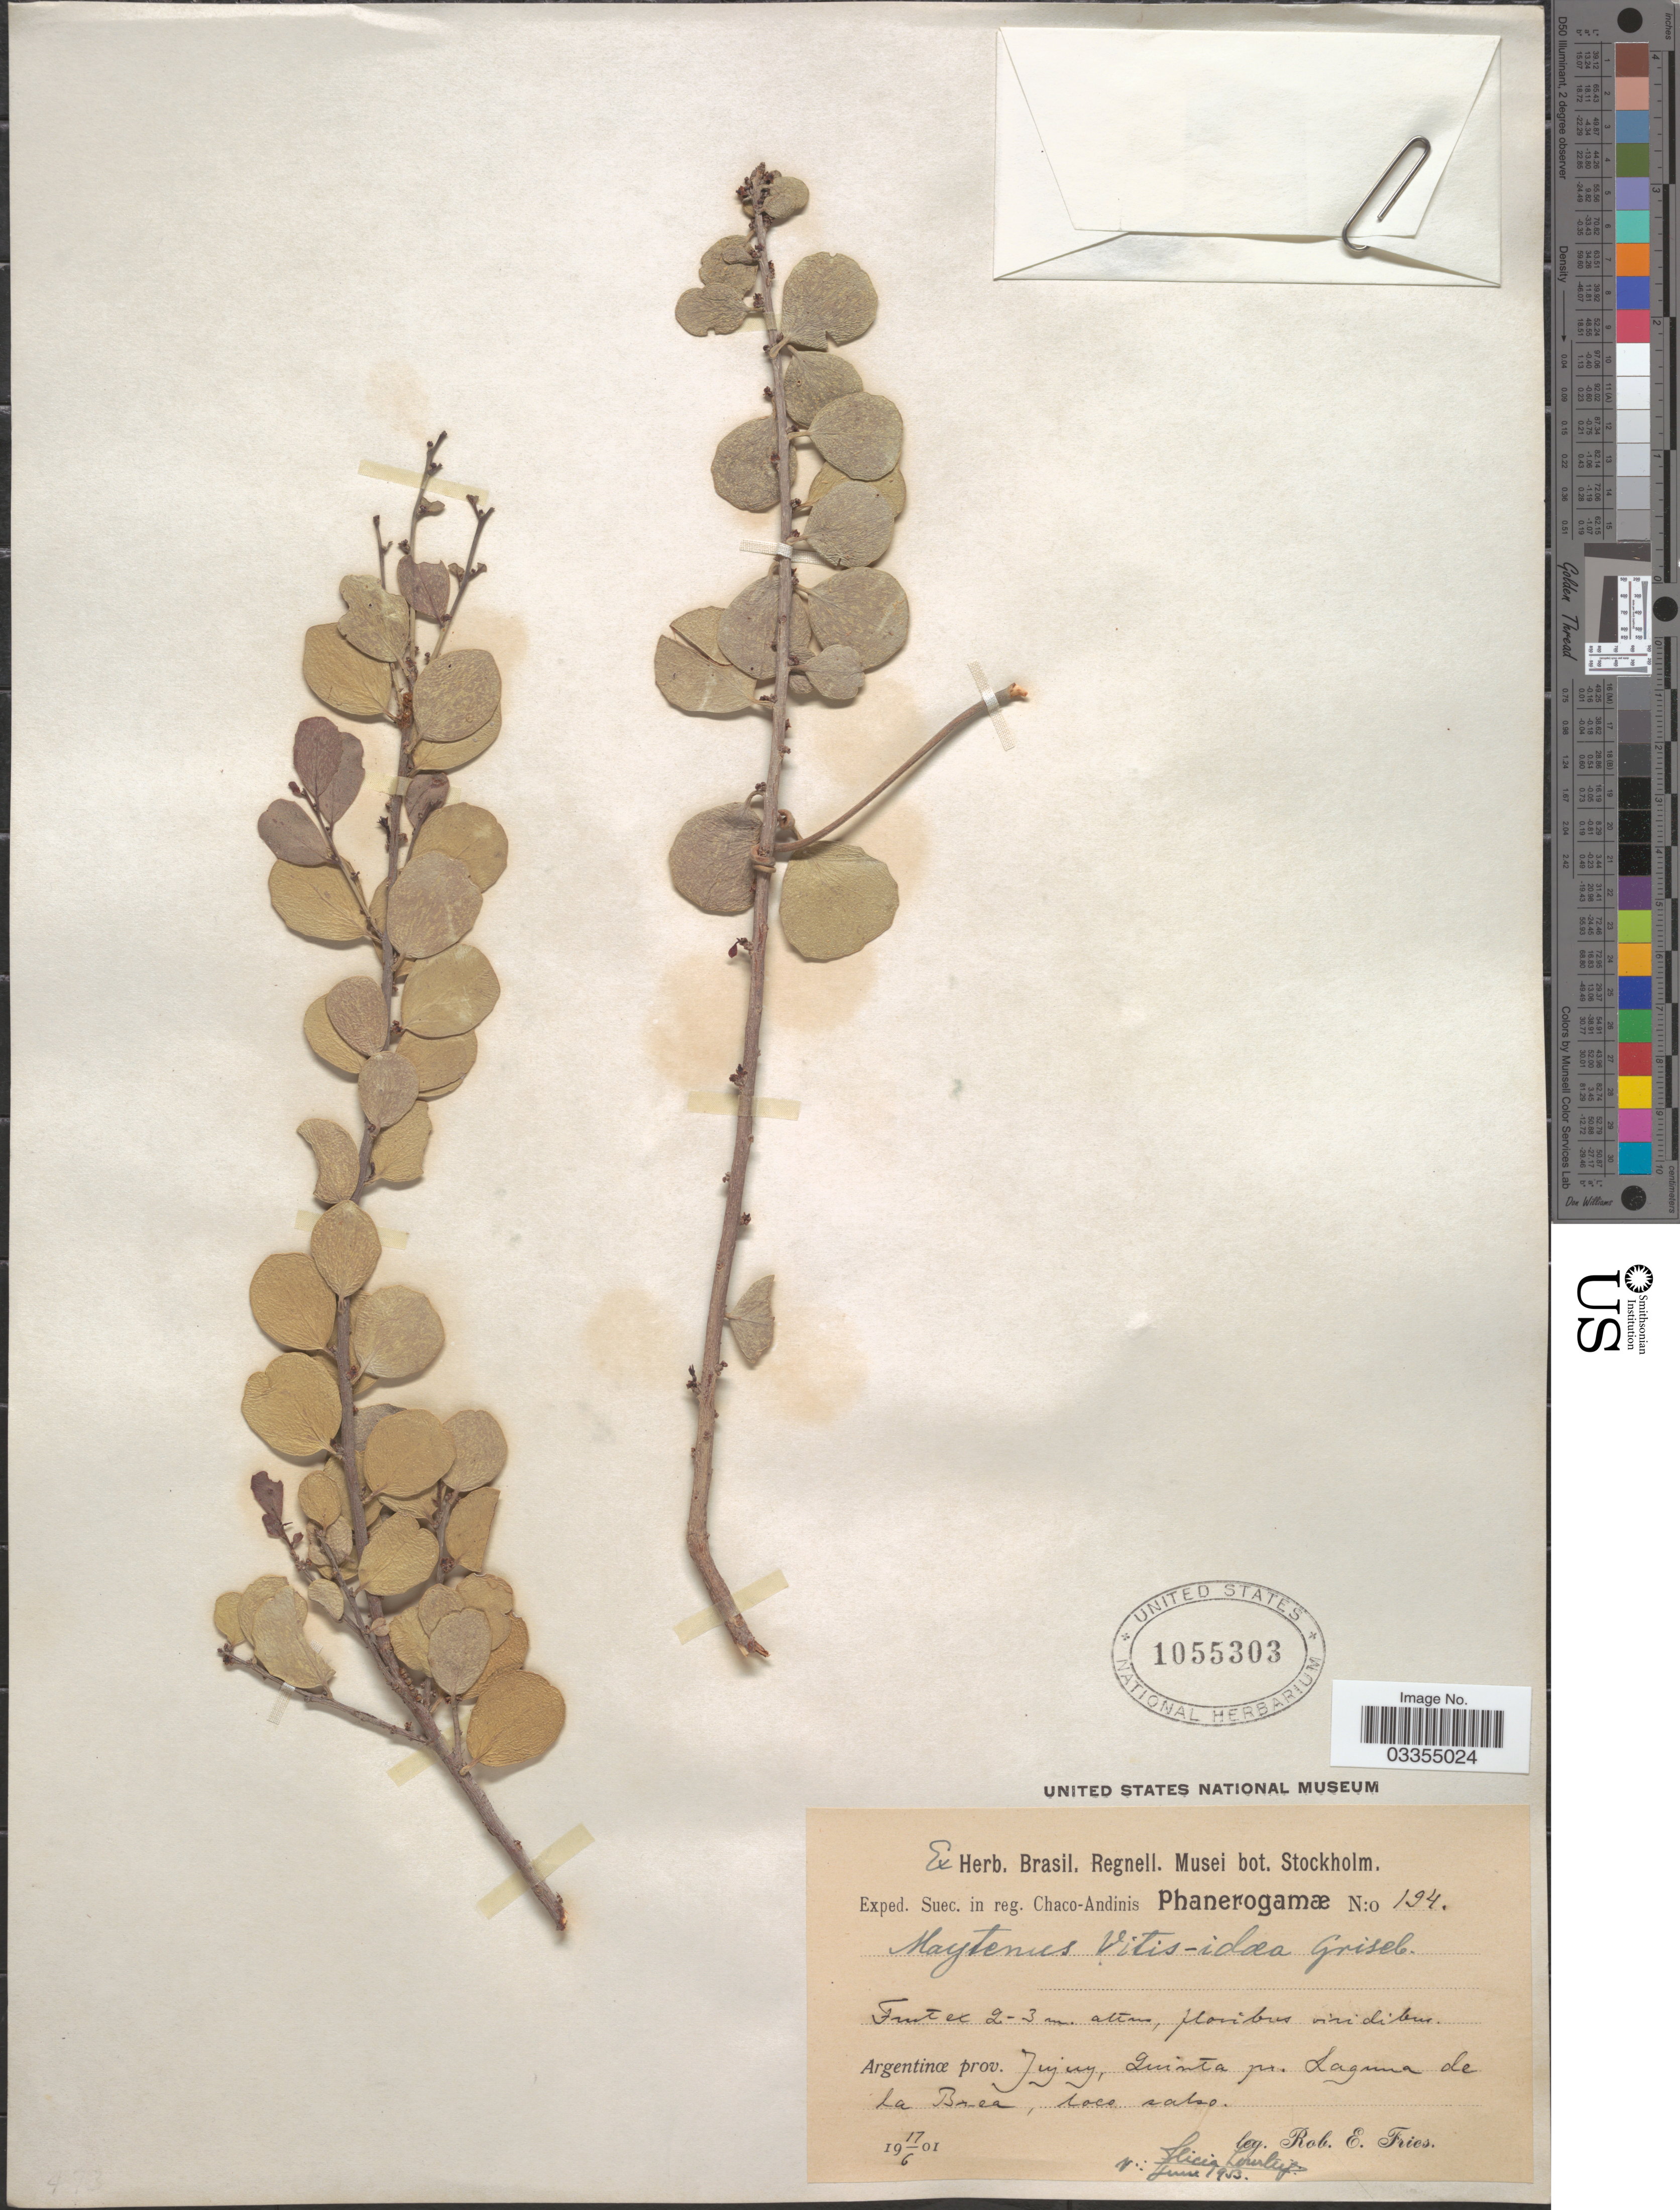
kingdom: Plantae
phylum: Tracheophyta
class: Magnoliopsida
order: Celastrales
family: Celastraceae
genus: Tricerma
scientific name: Tricerma vitis-idaeum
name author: (Griseb.) Lundell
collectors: R. E. Fries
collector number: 194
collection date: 1901-06-17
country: Argentina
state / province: Jujuy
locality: Suec. in reg. Chaco-Andinis. [unsure placement] Quinta pr. Laguna de La Brea.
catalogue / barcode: US 1055303